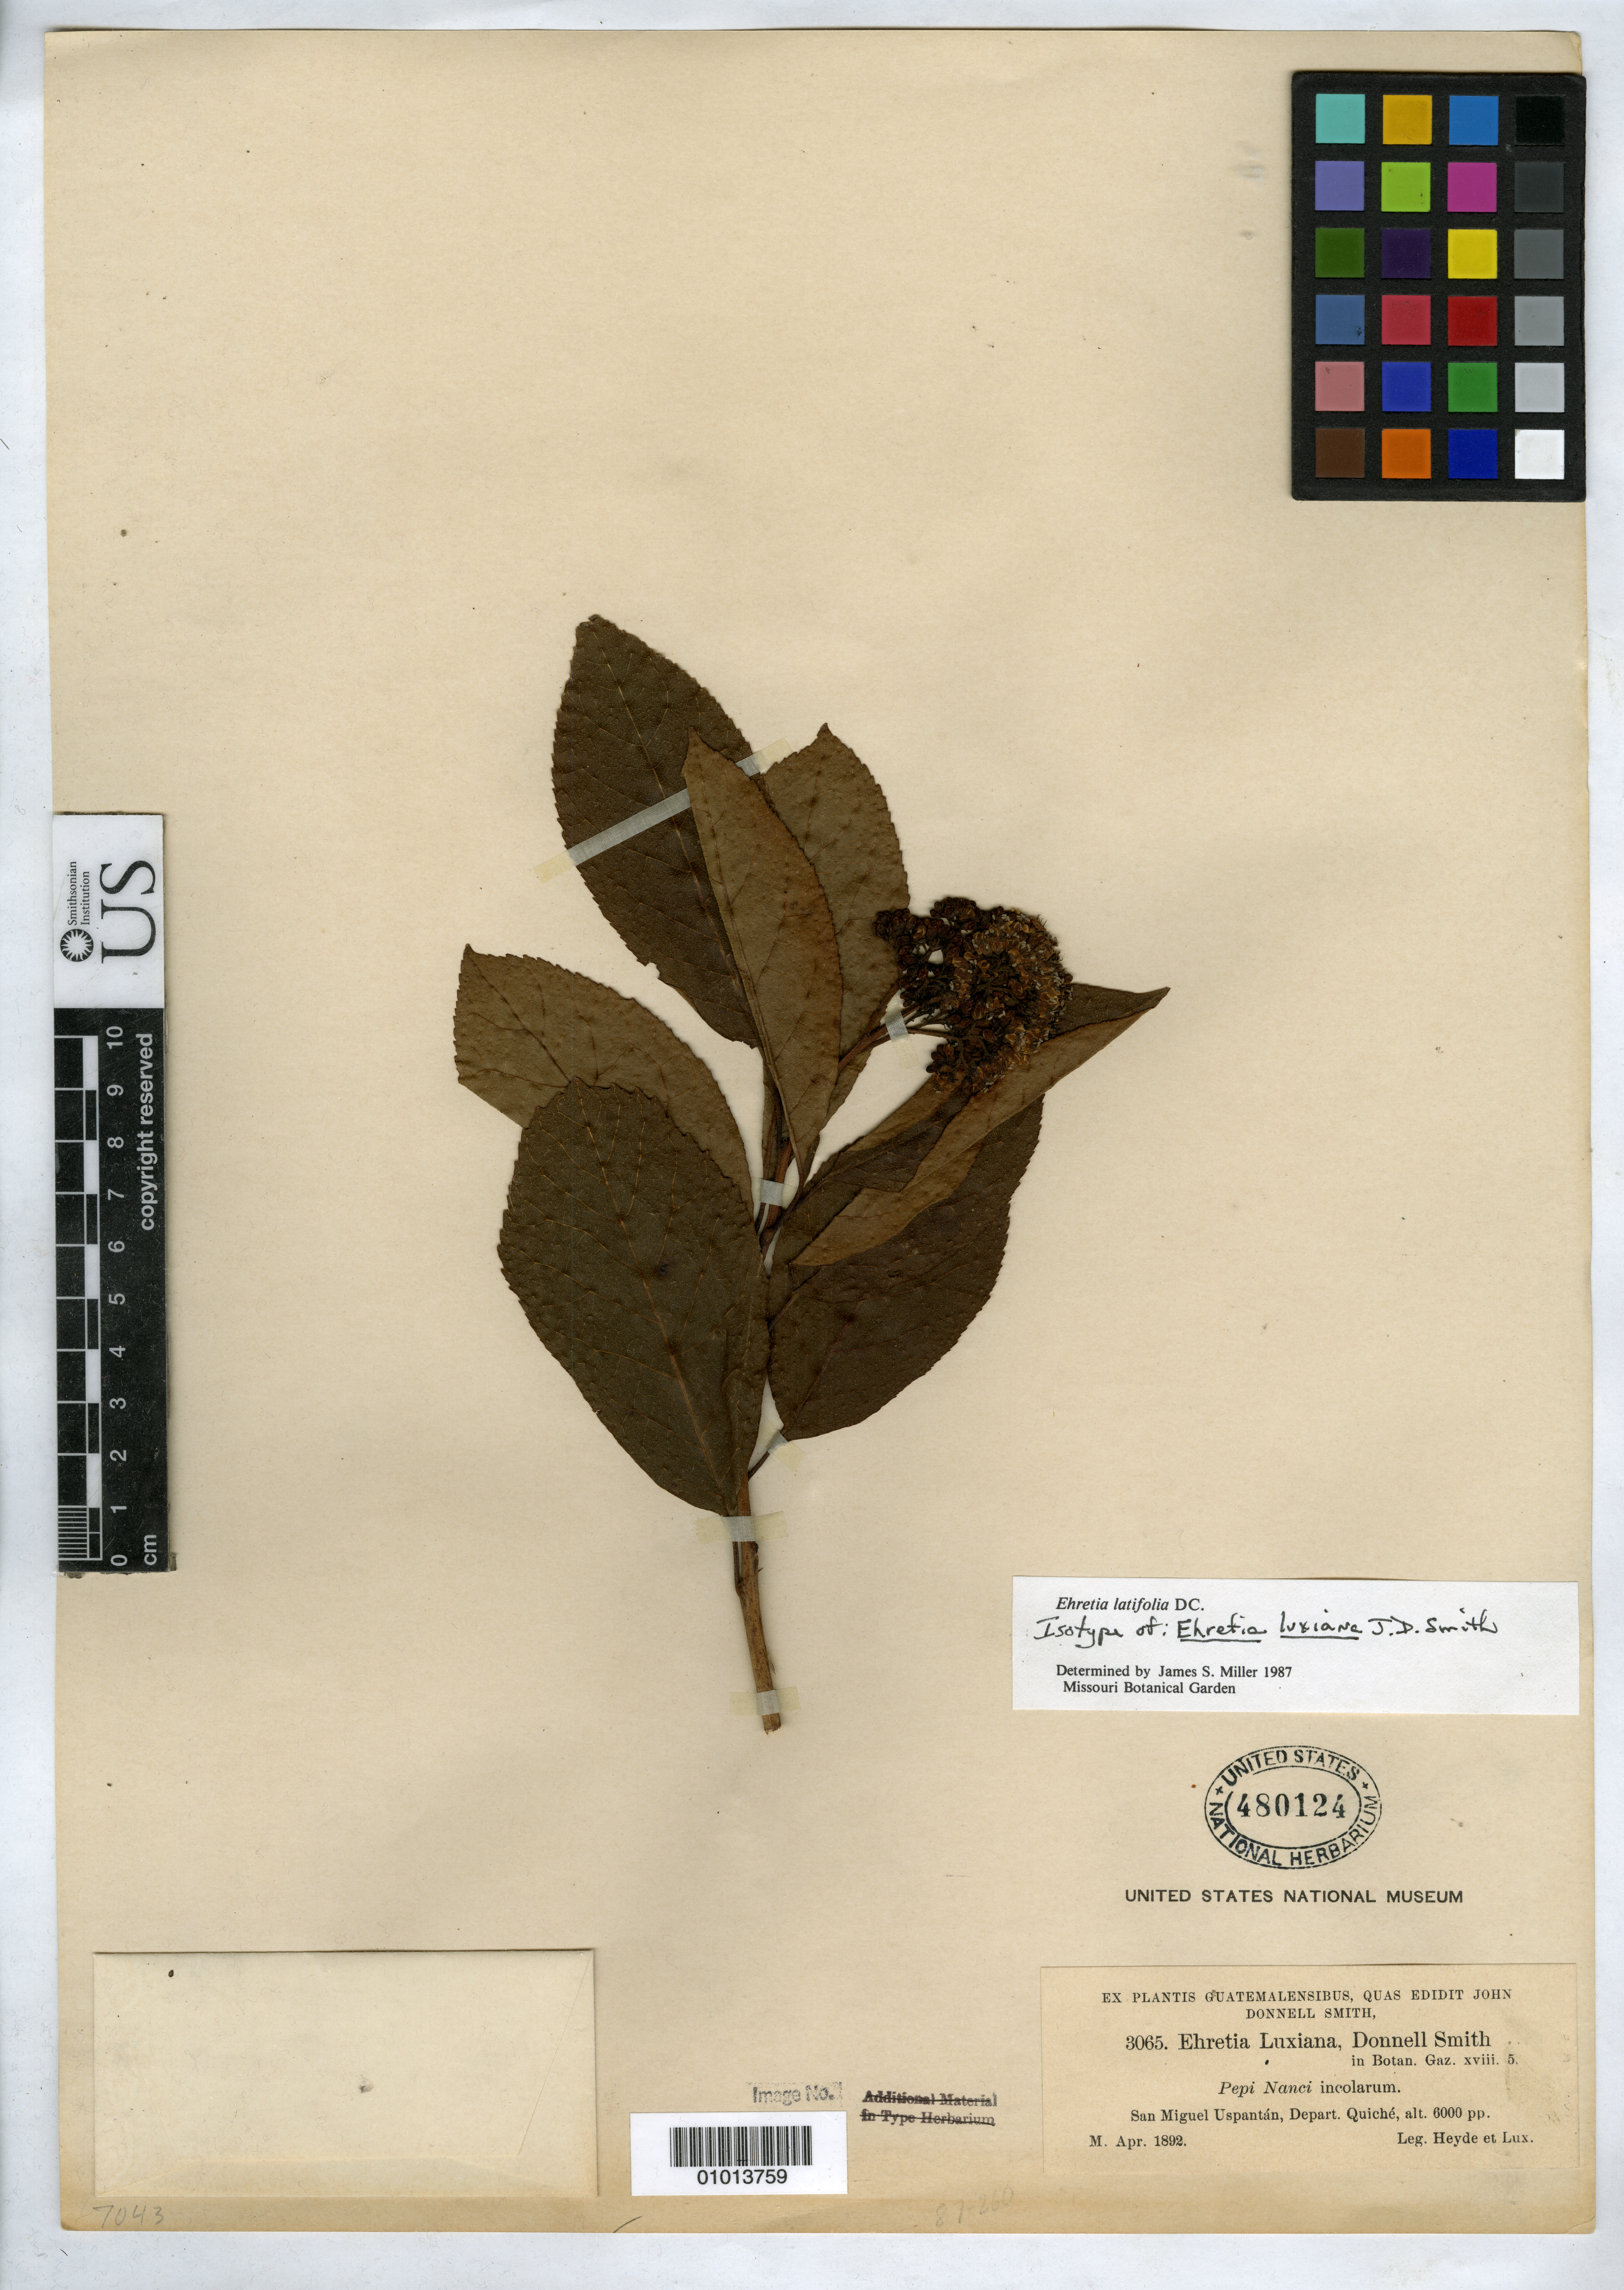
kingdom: Plantae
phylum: Tracheophyta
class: Magnoliopsida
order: Boraginales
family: Ehretiaceae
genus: Ehretia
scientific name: Ehretia luxiana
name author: Donn. Sm.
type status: Isotype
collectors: E. T. Heyde & E. Lux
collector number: J.D.S. 3065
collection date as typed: Apr 1892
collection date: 1892-04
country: Guatemala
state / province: El Quiché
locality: San Miguel Uspantán.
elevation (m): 1829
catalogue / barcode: US 480124